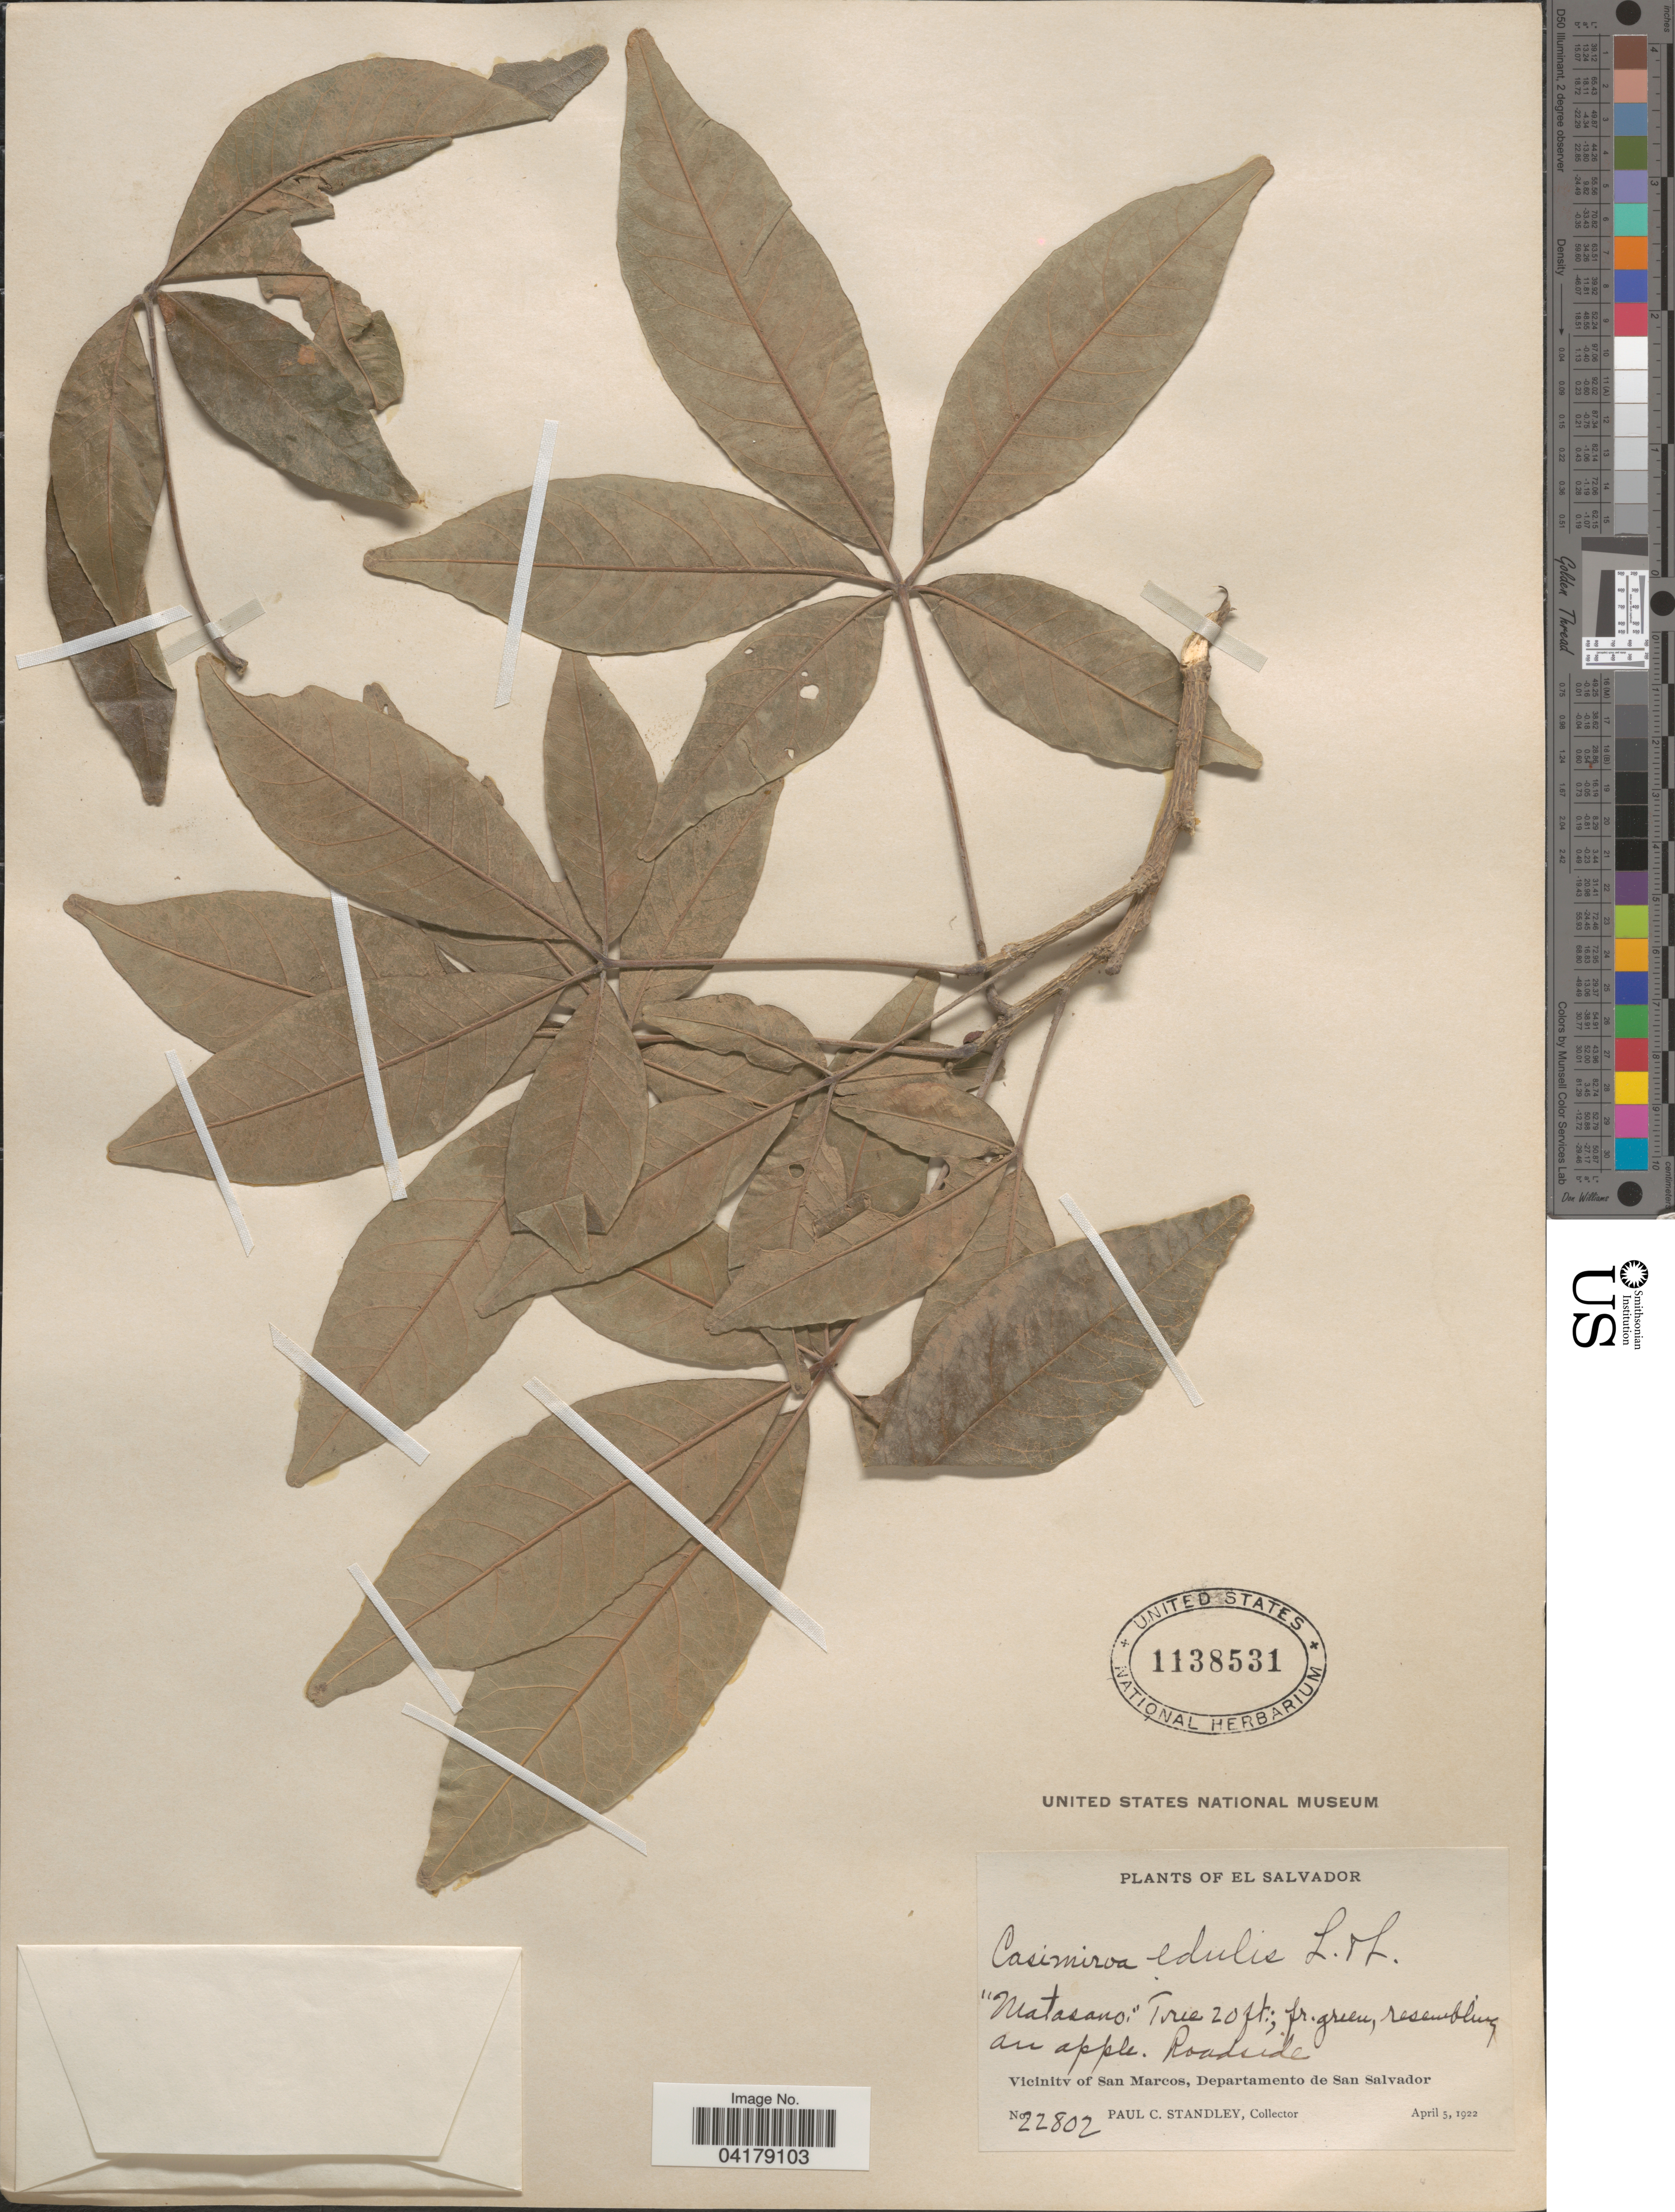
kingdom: Plantae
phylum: Tracheophyta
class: Magnoliopsida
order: Sapindales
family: Rutaceae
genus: Casimiroa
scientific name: Casimiroa edulis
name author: La Llave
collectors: P. C. Standley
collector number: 22802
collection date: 1922-04-05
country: El Salvador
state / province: San Salvador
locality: Vicinity of San Marcos, Departamento de San Salvador.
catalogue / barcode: US 1138531